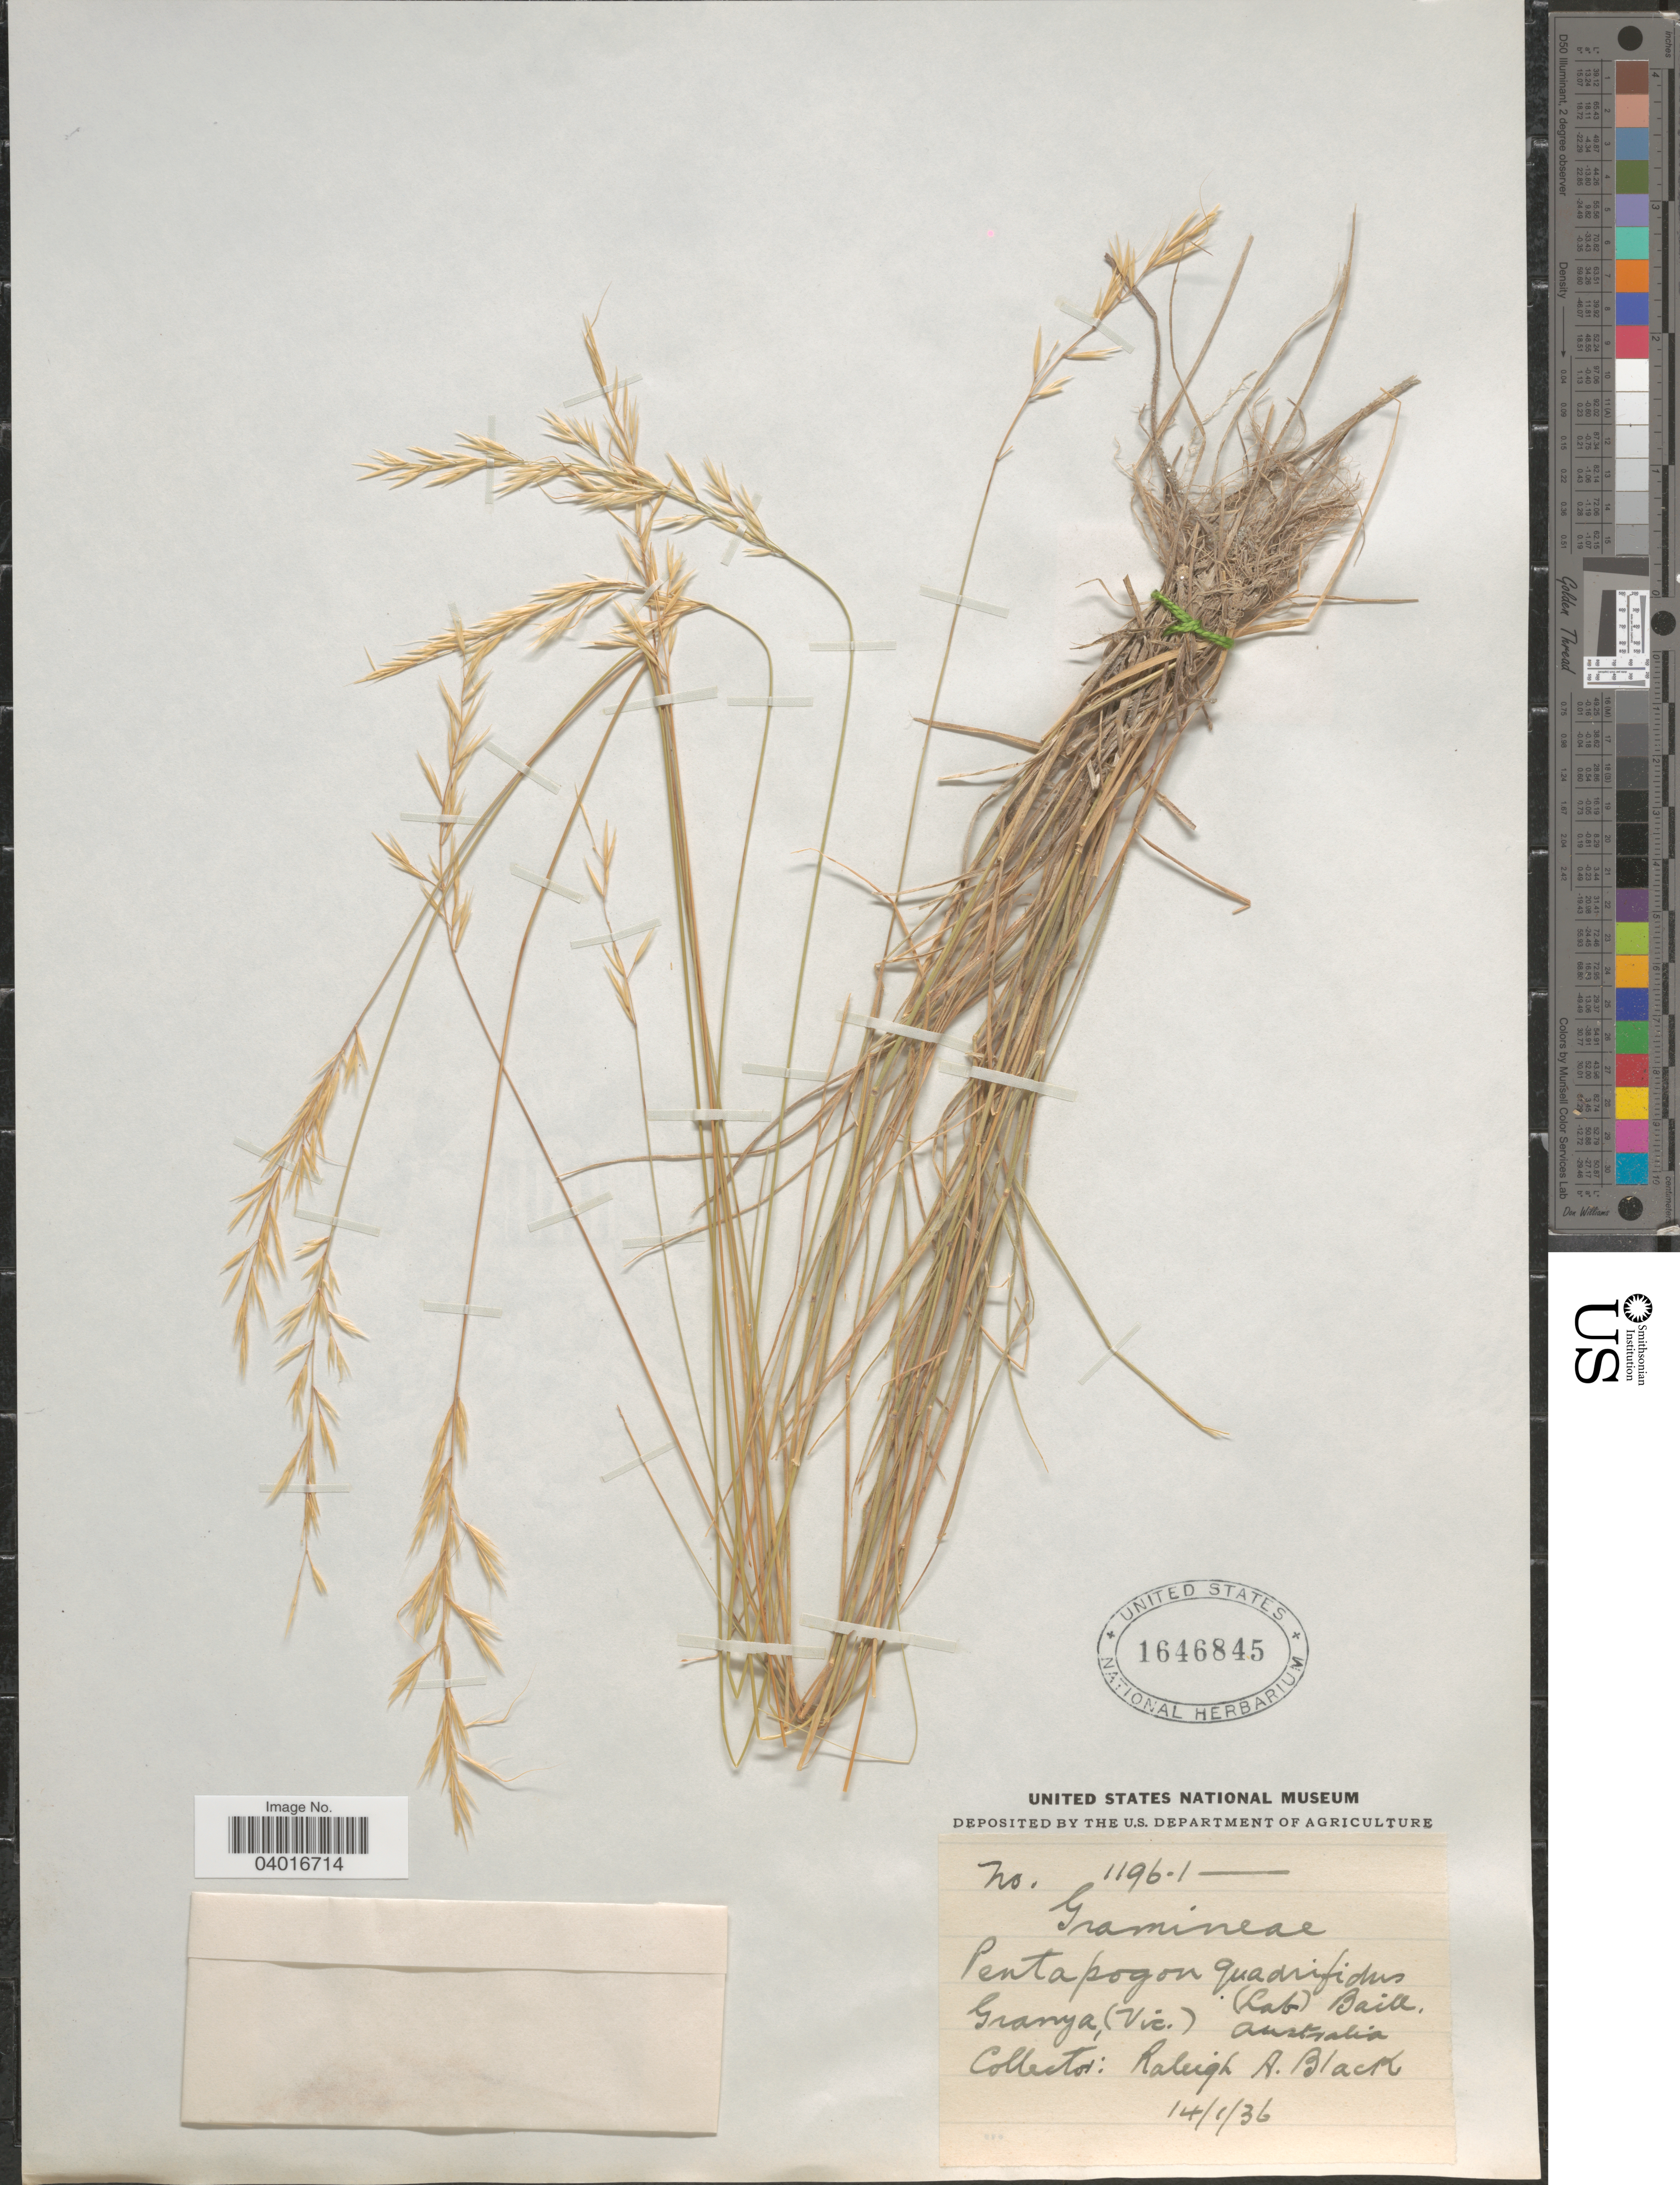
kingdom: Plantae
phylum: Tracheophyta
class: Liliopsida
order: Poales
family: Poaceae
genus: Pentapogon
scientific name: Pentapogon quadrifidus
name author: (Labill.) Baill.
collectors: R. A. Black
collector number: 1196-1*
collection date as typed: Transcribed d/m/y: 14/1/36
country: Australia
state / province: Victoria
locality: Granya, (Vic.).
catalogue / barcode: US 1646845